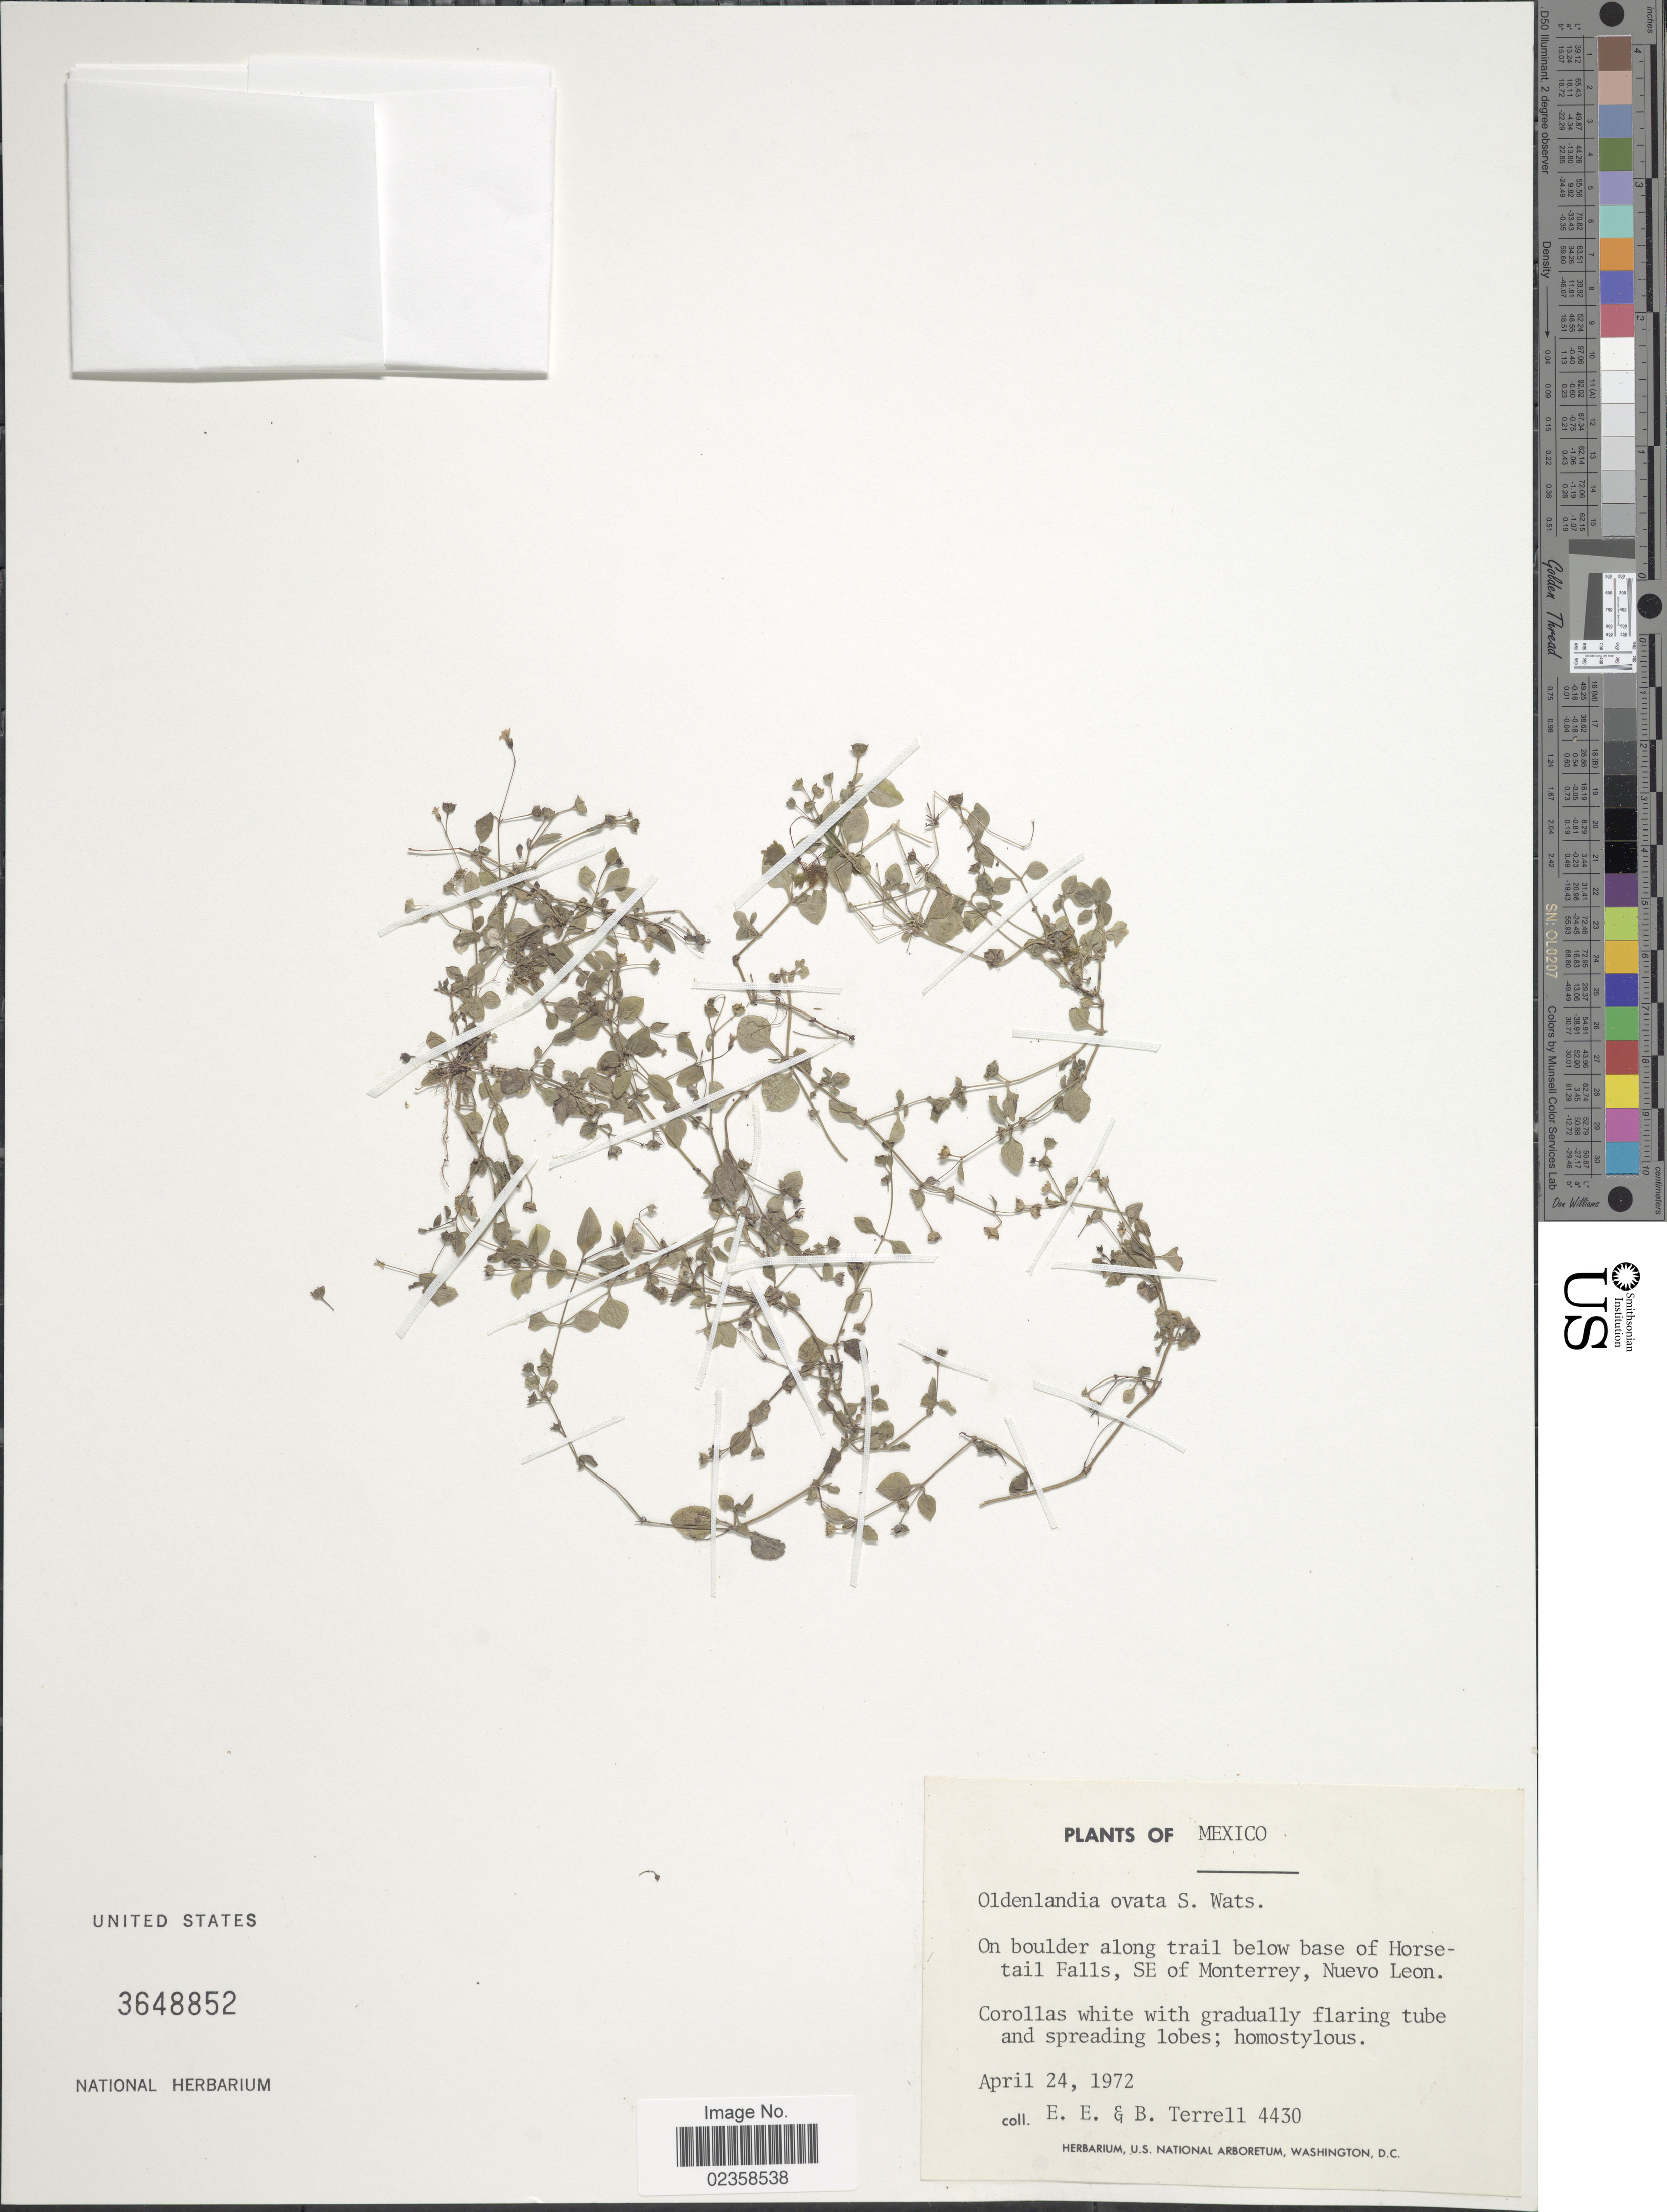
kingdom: Plantae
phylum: Tracheophyta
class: Magnoliopsida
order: Gentianales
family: Rubiaceae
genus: Oldenlandia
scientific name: Oldenlandia ovata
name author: S. Watson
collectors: E. E. Terrell & B. Terrell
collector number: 4430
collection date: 1972-04-24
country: Mexico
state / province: Nuevo León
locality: On boulder along trail below base of Horsetail Falls, SE of Monterrey, Nuevo Leon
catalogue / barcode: US 3648852